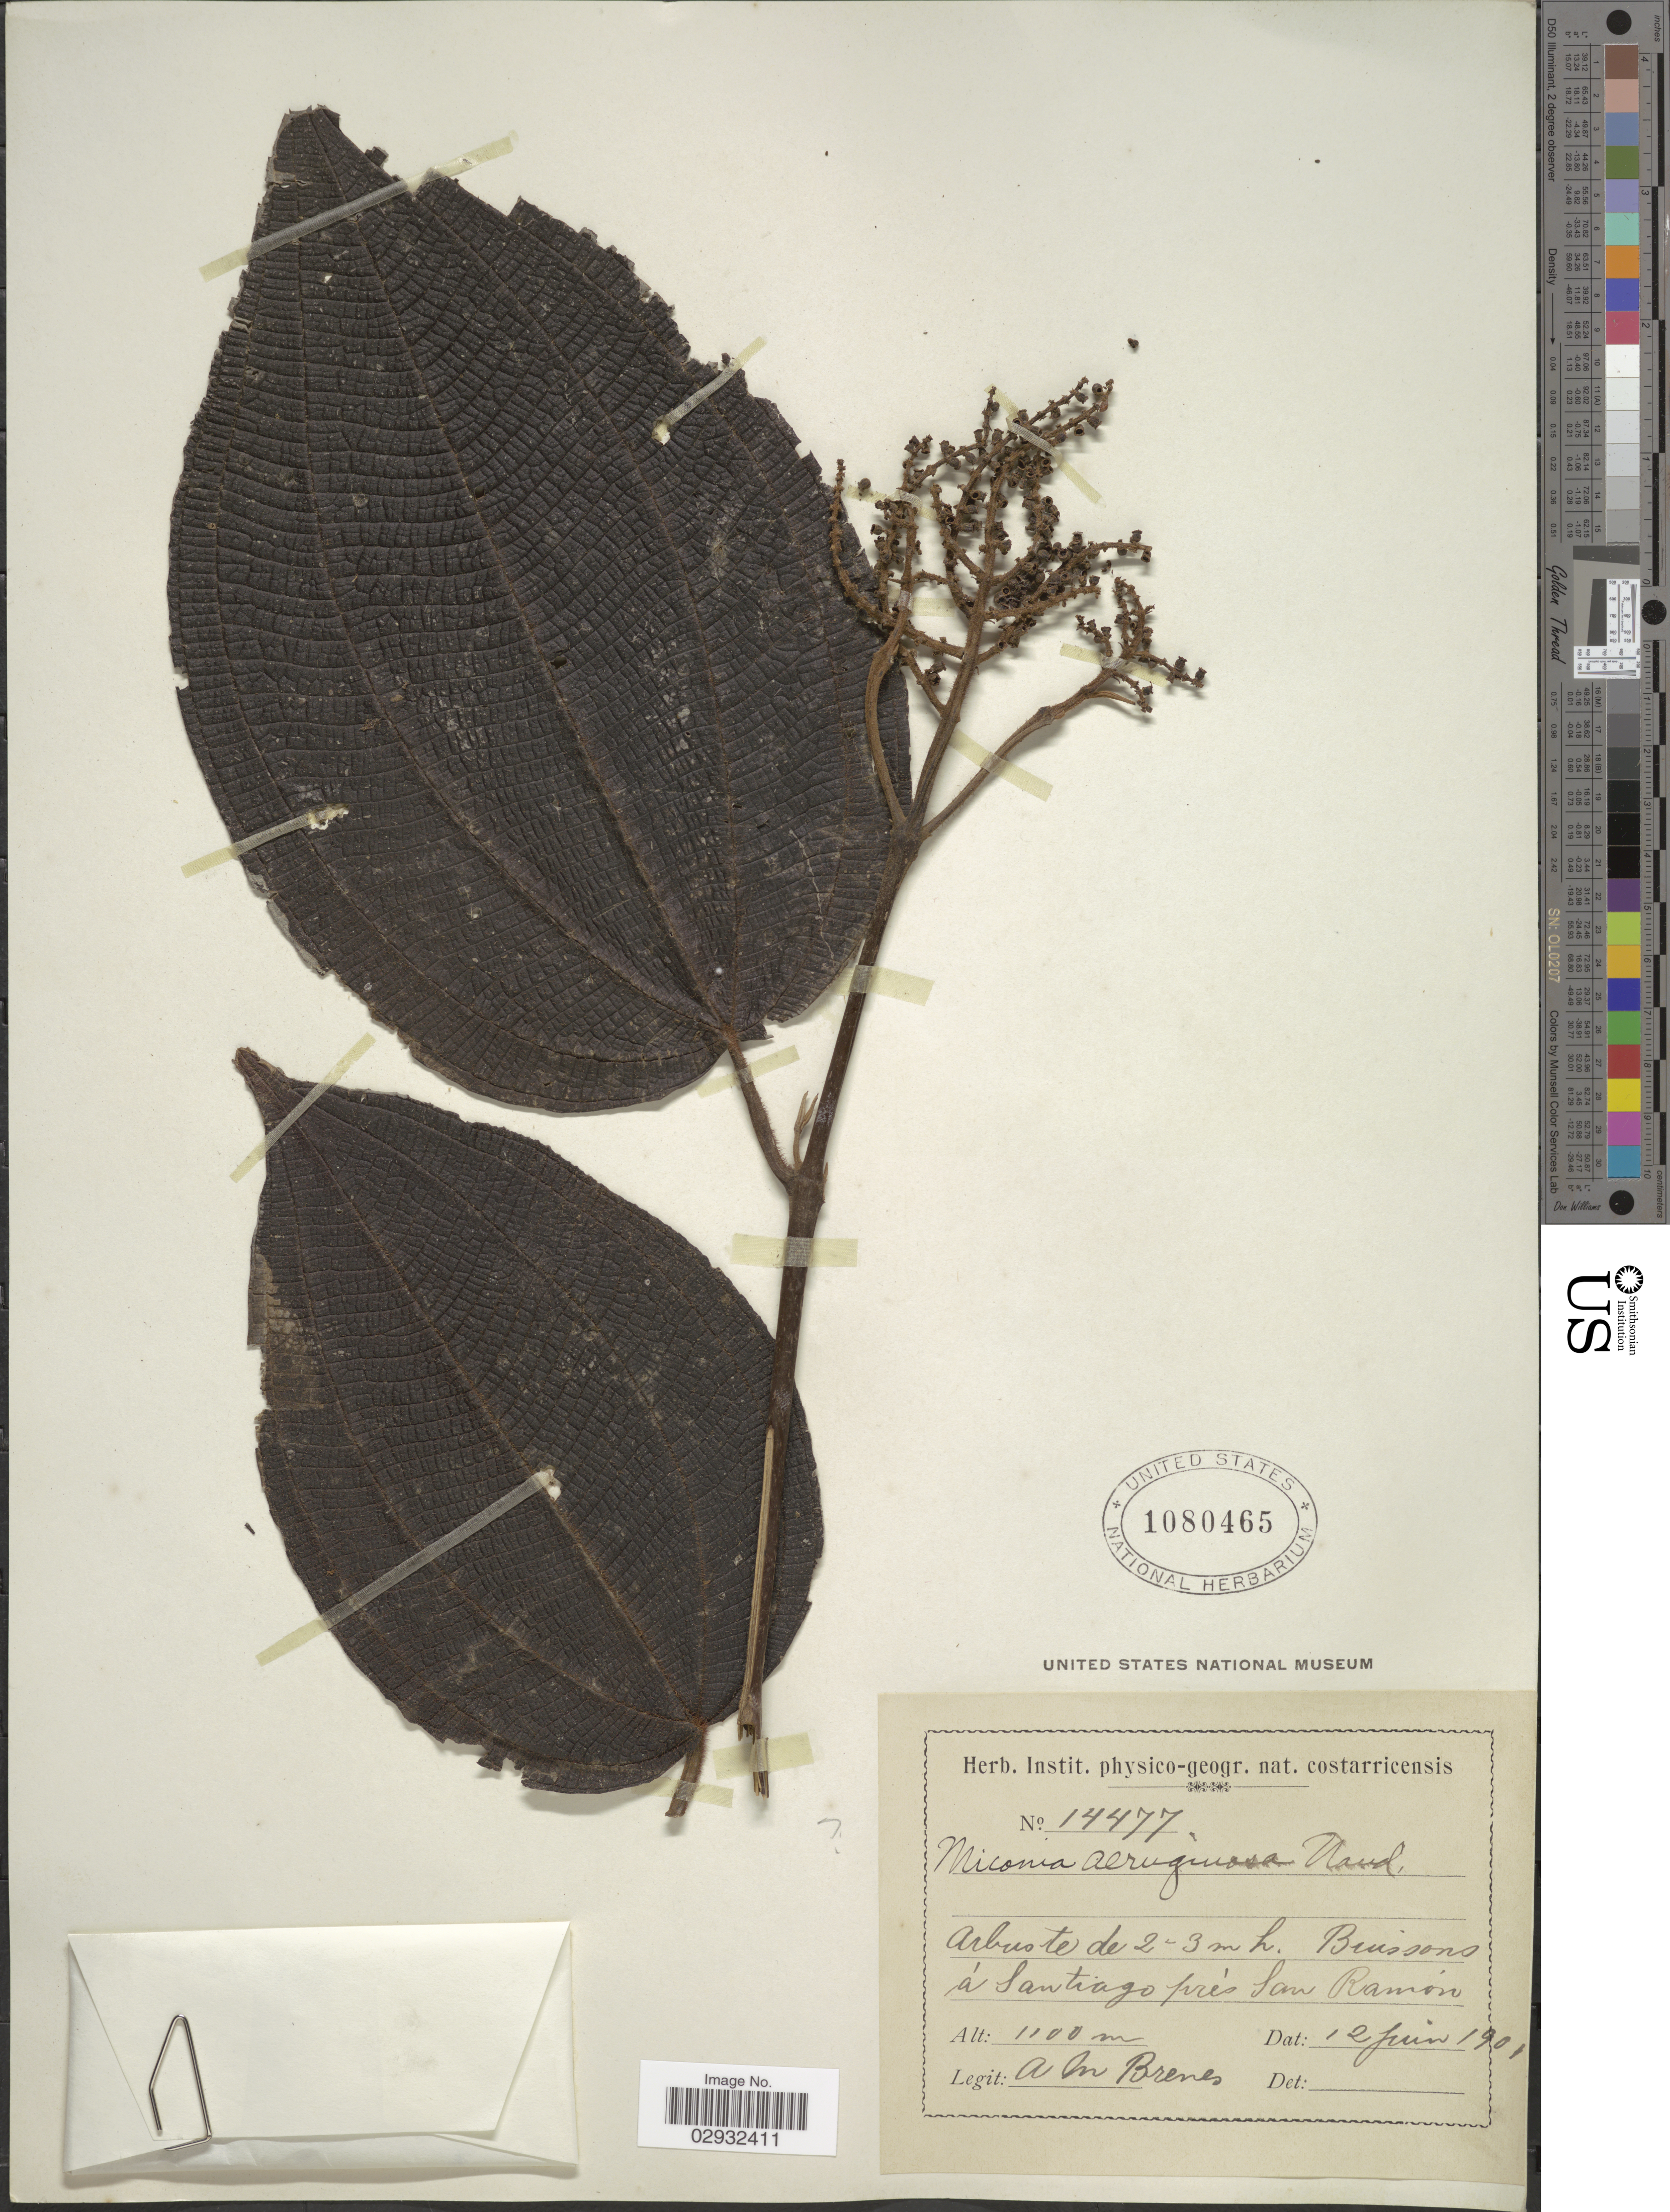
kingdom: Plantae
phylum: Tracheophyta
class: Magnoliopsida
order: Myrtales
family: Melastomataceae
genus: Miconia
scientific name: Miconia desmantha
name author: Benth.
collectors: A. Brenes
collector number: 14477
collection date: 1901-06-12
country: Costa Rica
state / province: Alajuela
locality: Buissons á Santiago prés San Ramón.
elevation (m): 1100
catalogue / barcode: US 1080465